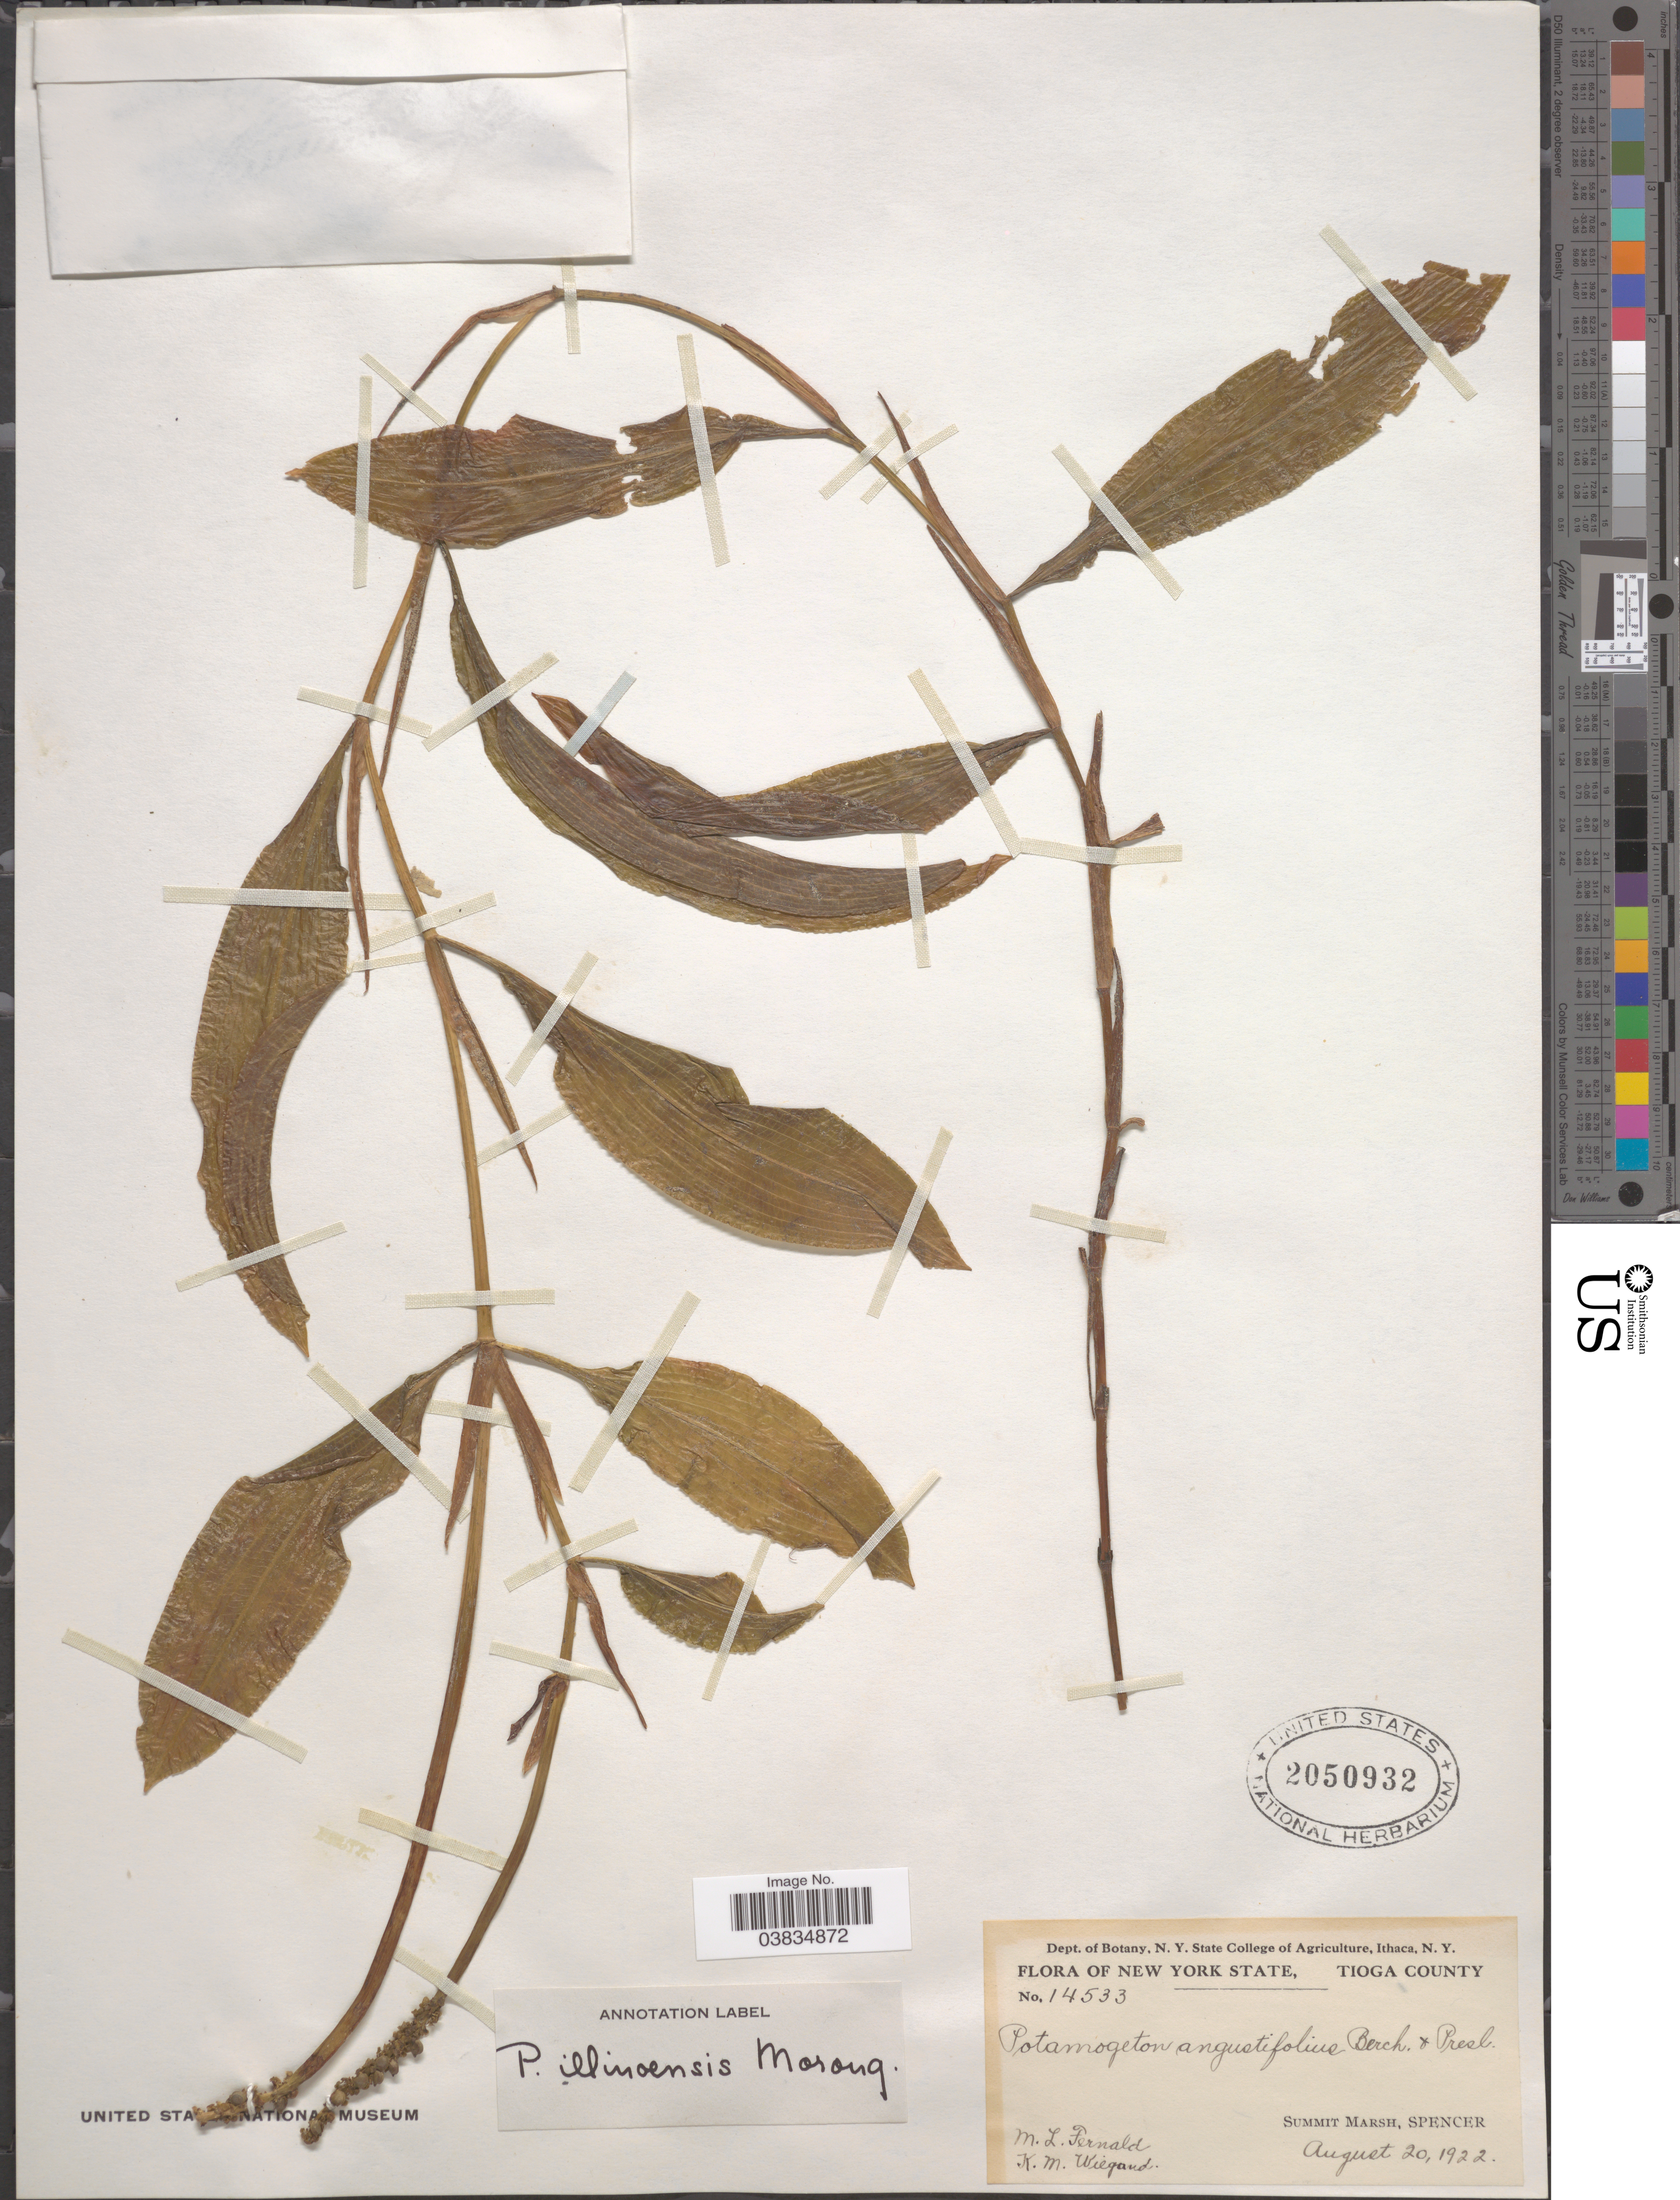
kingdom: Plantae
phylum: Tracheophyta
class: Liliopsida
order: Alismatales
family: Potamogetonaceae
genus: Potamogeton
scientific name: Potamogeton illinoensis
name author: Morong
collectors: M. L. Fernald & K. M. Wiegand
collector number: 14533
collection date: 1922-08-20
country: United States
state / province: New York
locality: Tioga County. Summit Marsh, Spencer.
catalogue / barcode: US 2050932